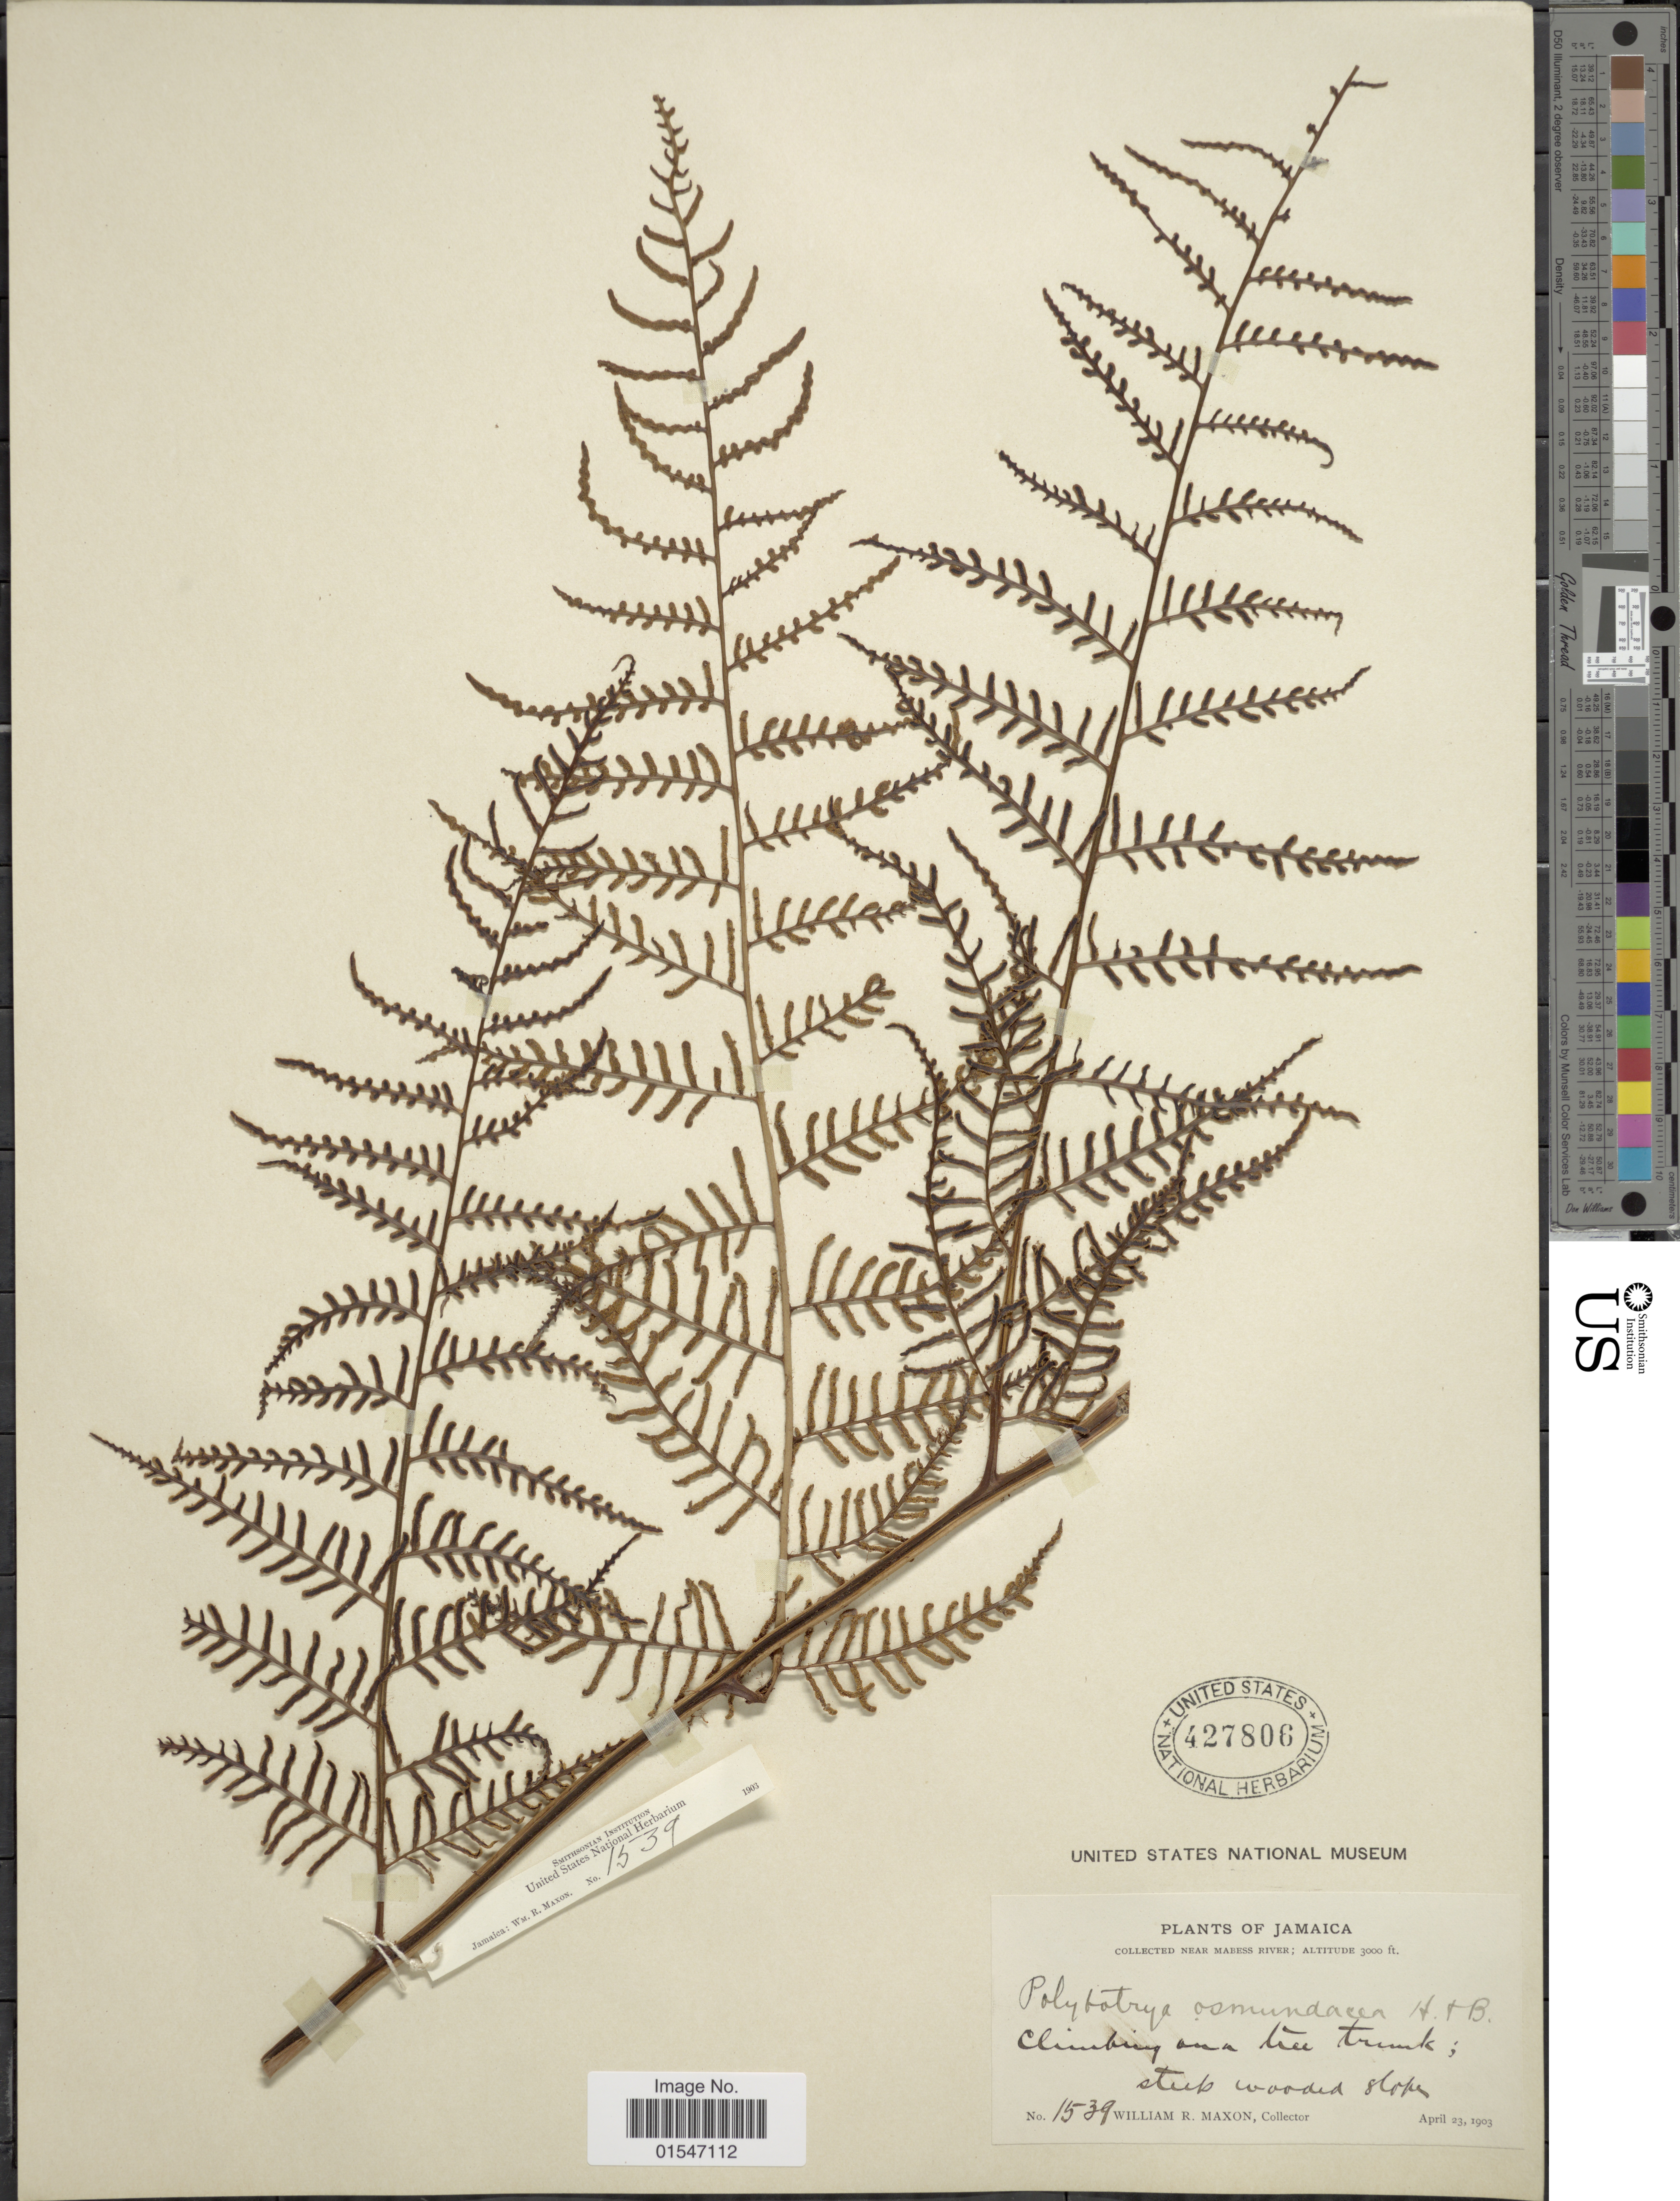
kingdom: Plantae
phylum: Tracheophyta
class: Polypodiopsida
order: Polypodiales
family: Dryopteridaceae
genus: Polybotrya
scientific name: Polybotrya osmundacea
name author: Humb. & Bonpl. ex Willd.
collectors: W. R. Maxon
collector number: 1539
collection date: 1903-04-23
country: Jamaica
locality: Jamaica, Near Mabess River.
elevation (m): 914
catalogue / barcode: US 427806